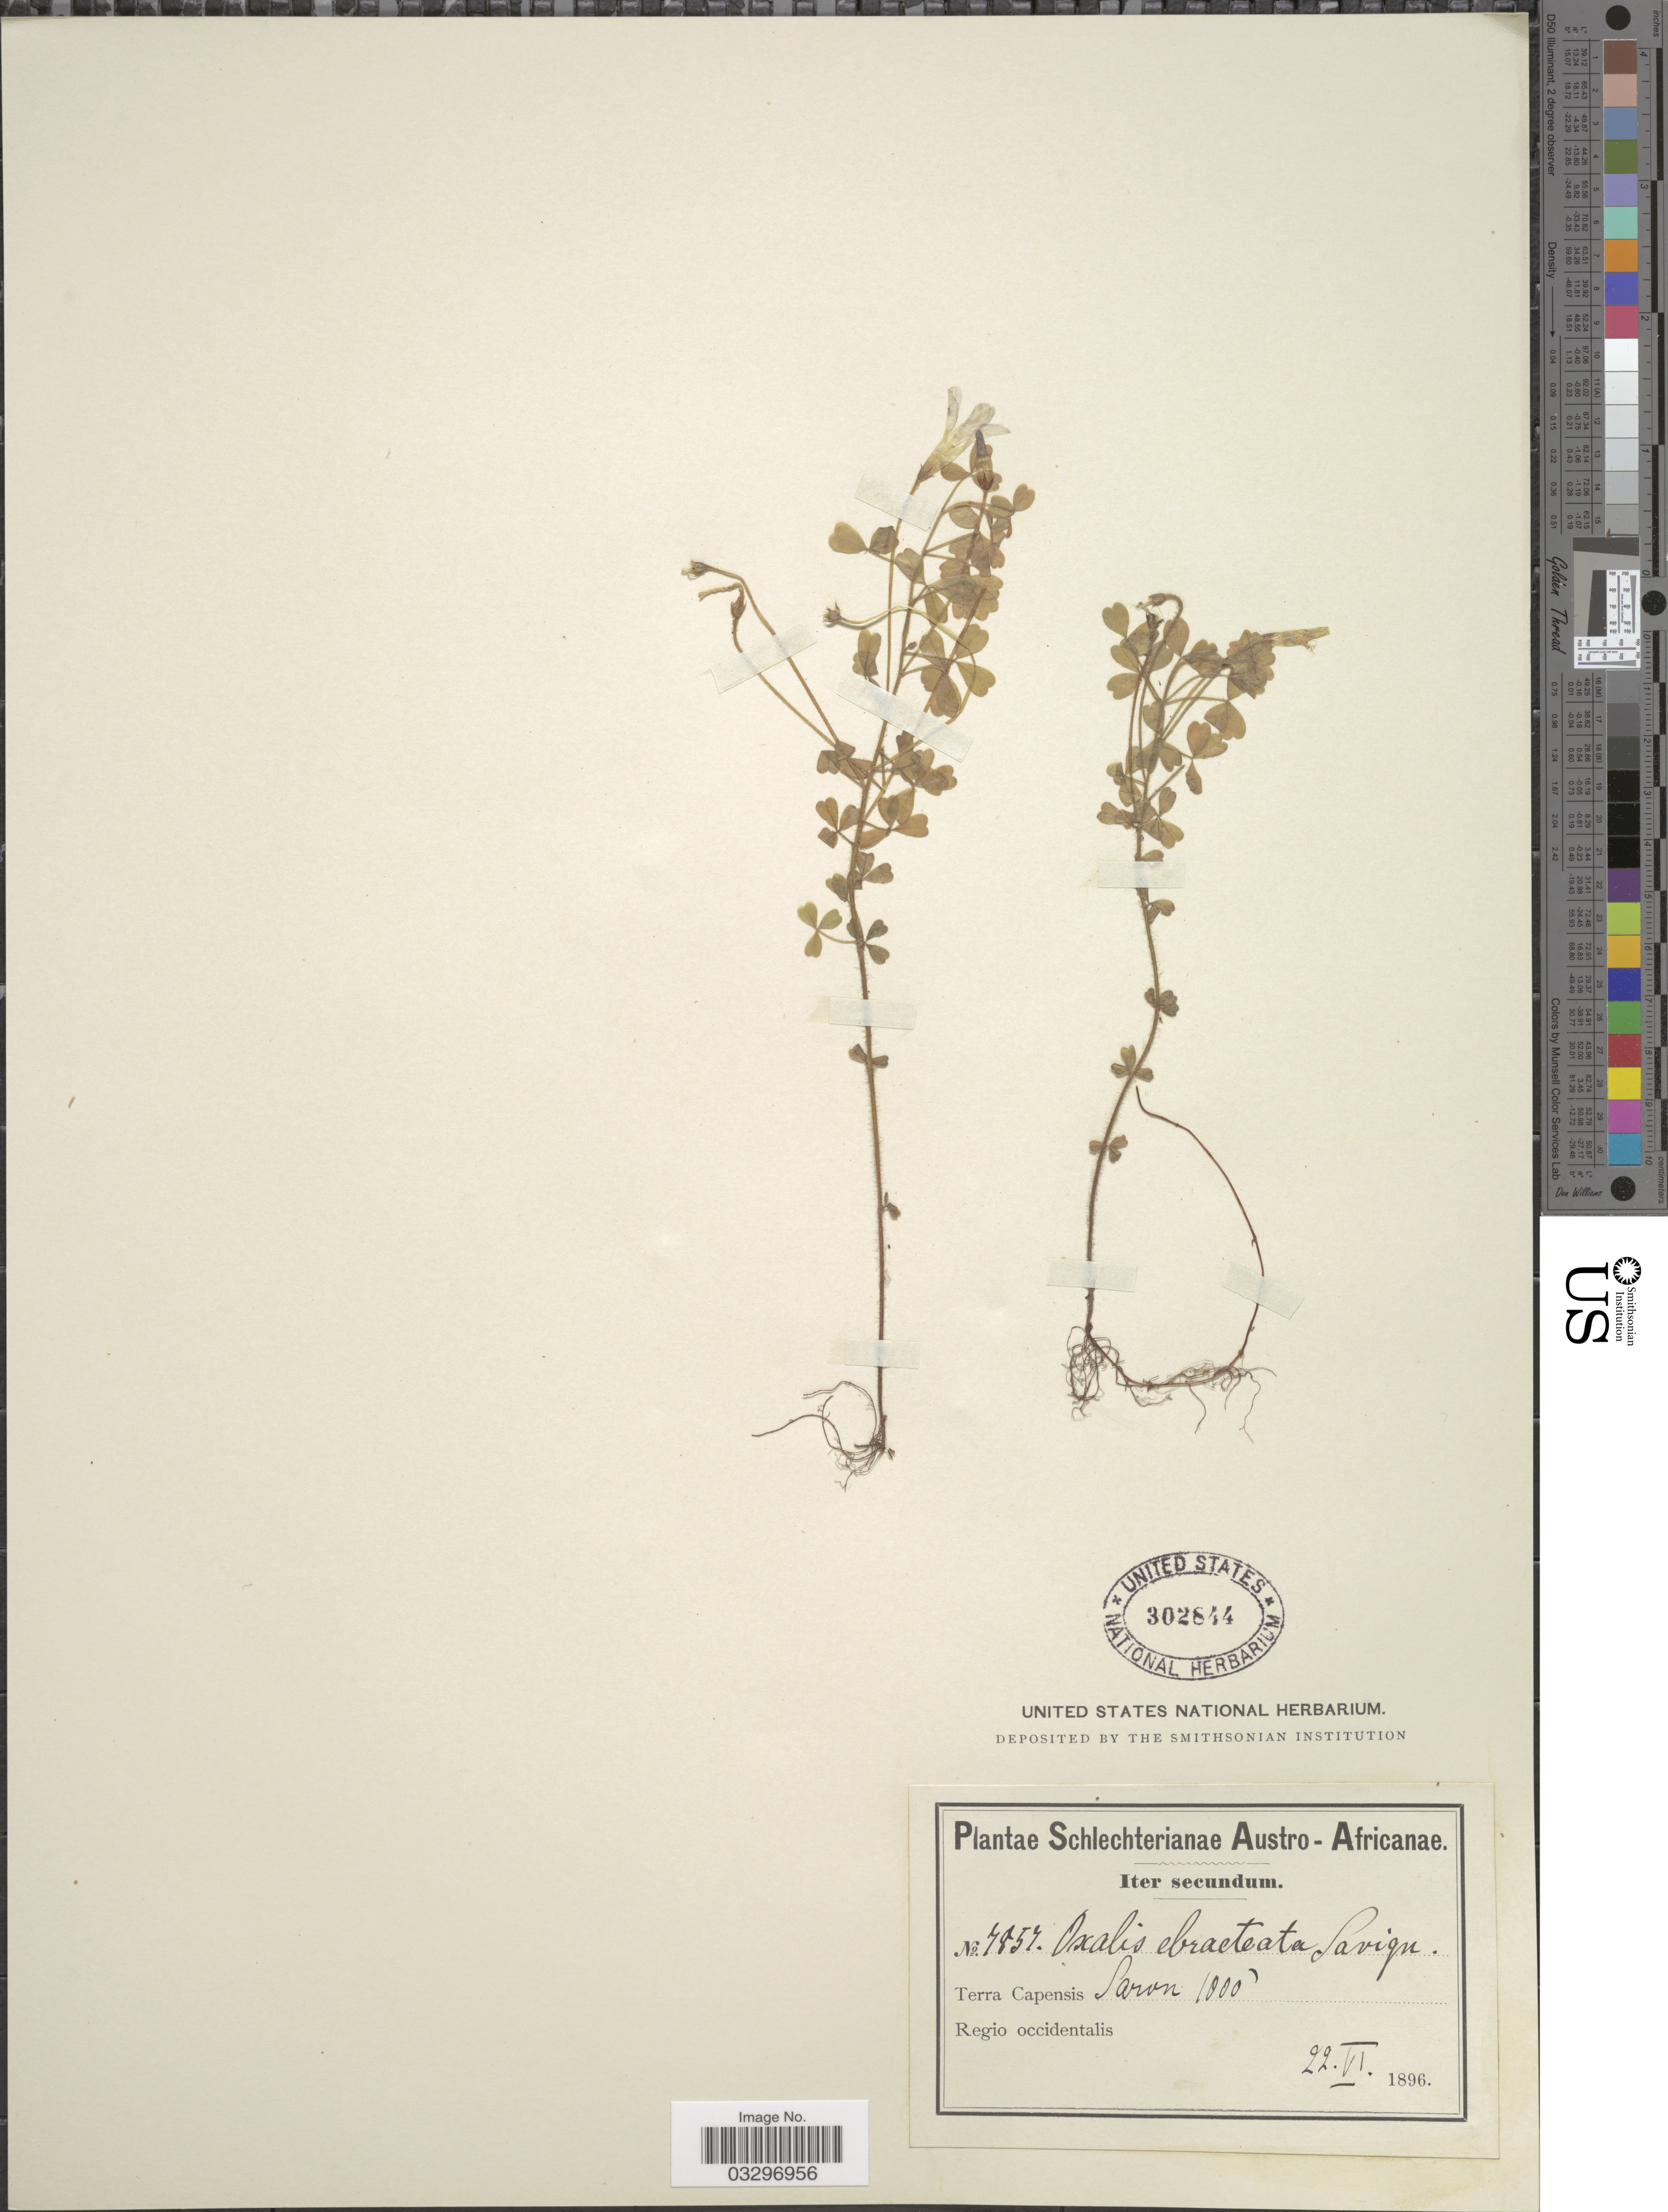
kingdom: Plantae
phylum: Tracheophyta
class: Magnoliopsida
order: Oxalidales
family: Oxalidaceae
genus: Oxalis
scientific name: Oxalis ebracteata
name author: Savign.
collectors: Schlechter, --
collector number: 7857*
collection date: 1896-06-22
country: South Africa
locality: Austro-Africanae. Terra Capensis. Saron. Regio occidentalis.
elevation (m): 549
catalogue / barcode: US 302844